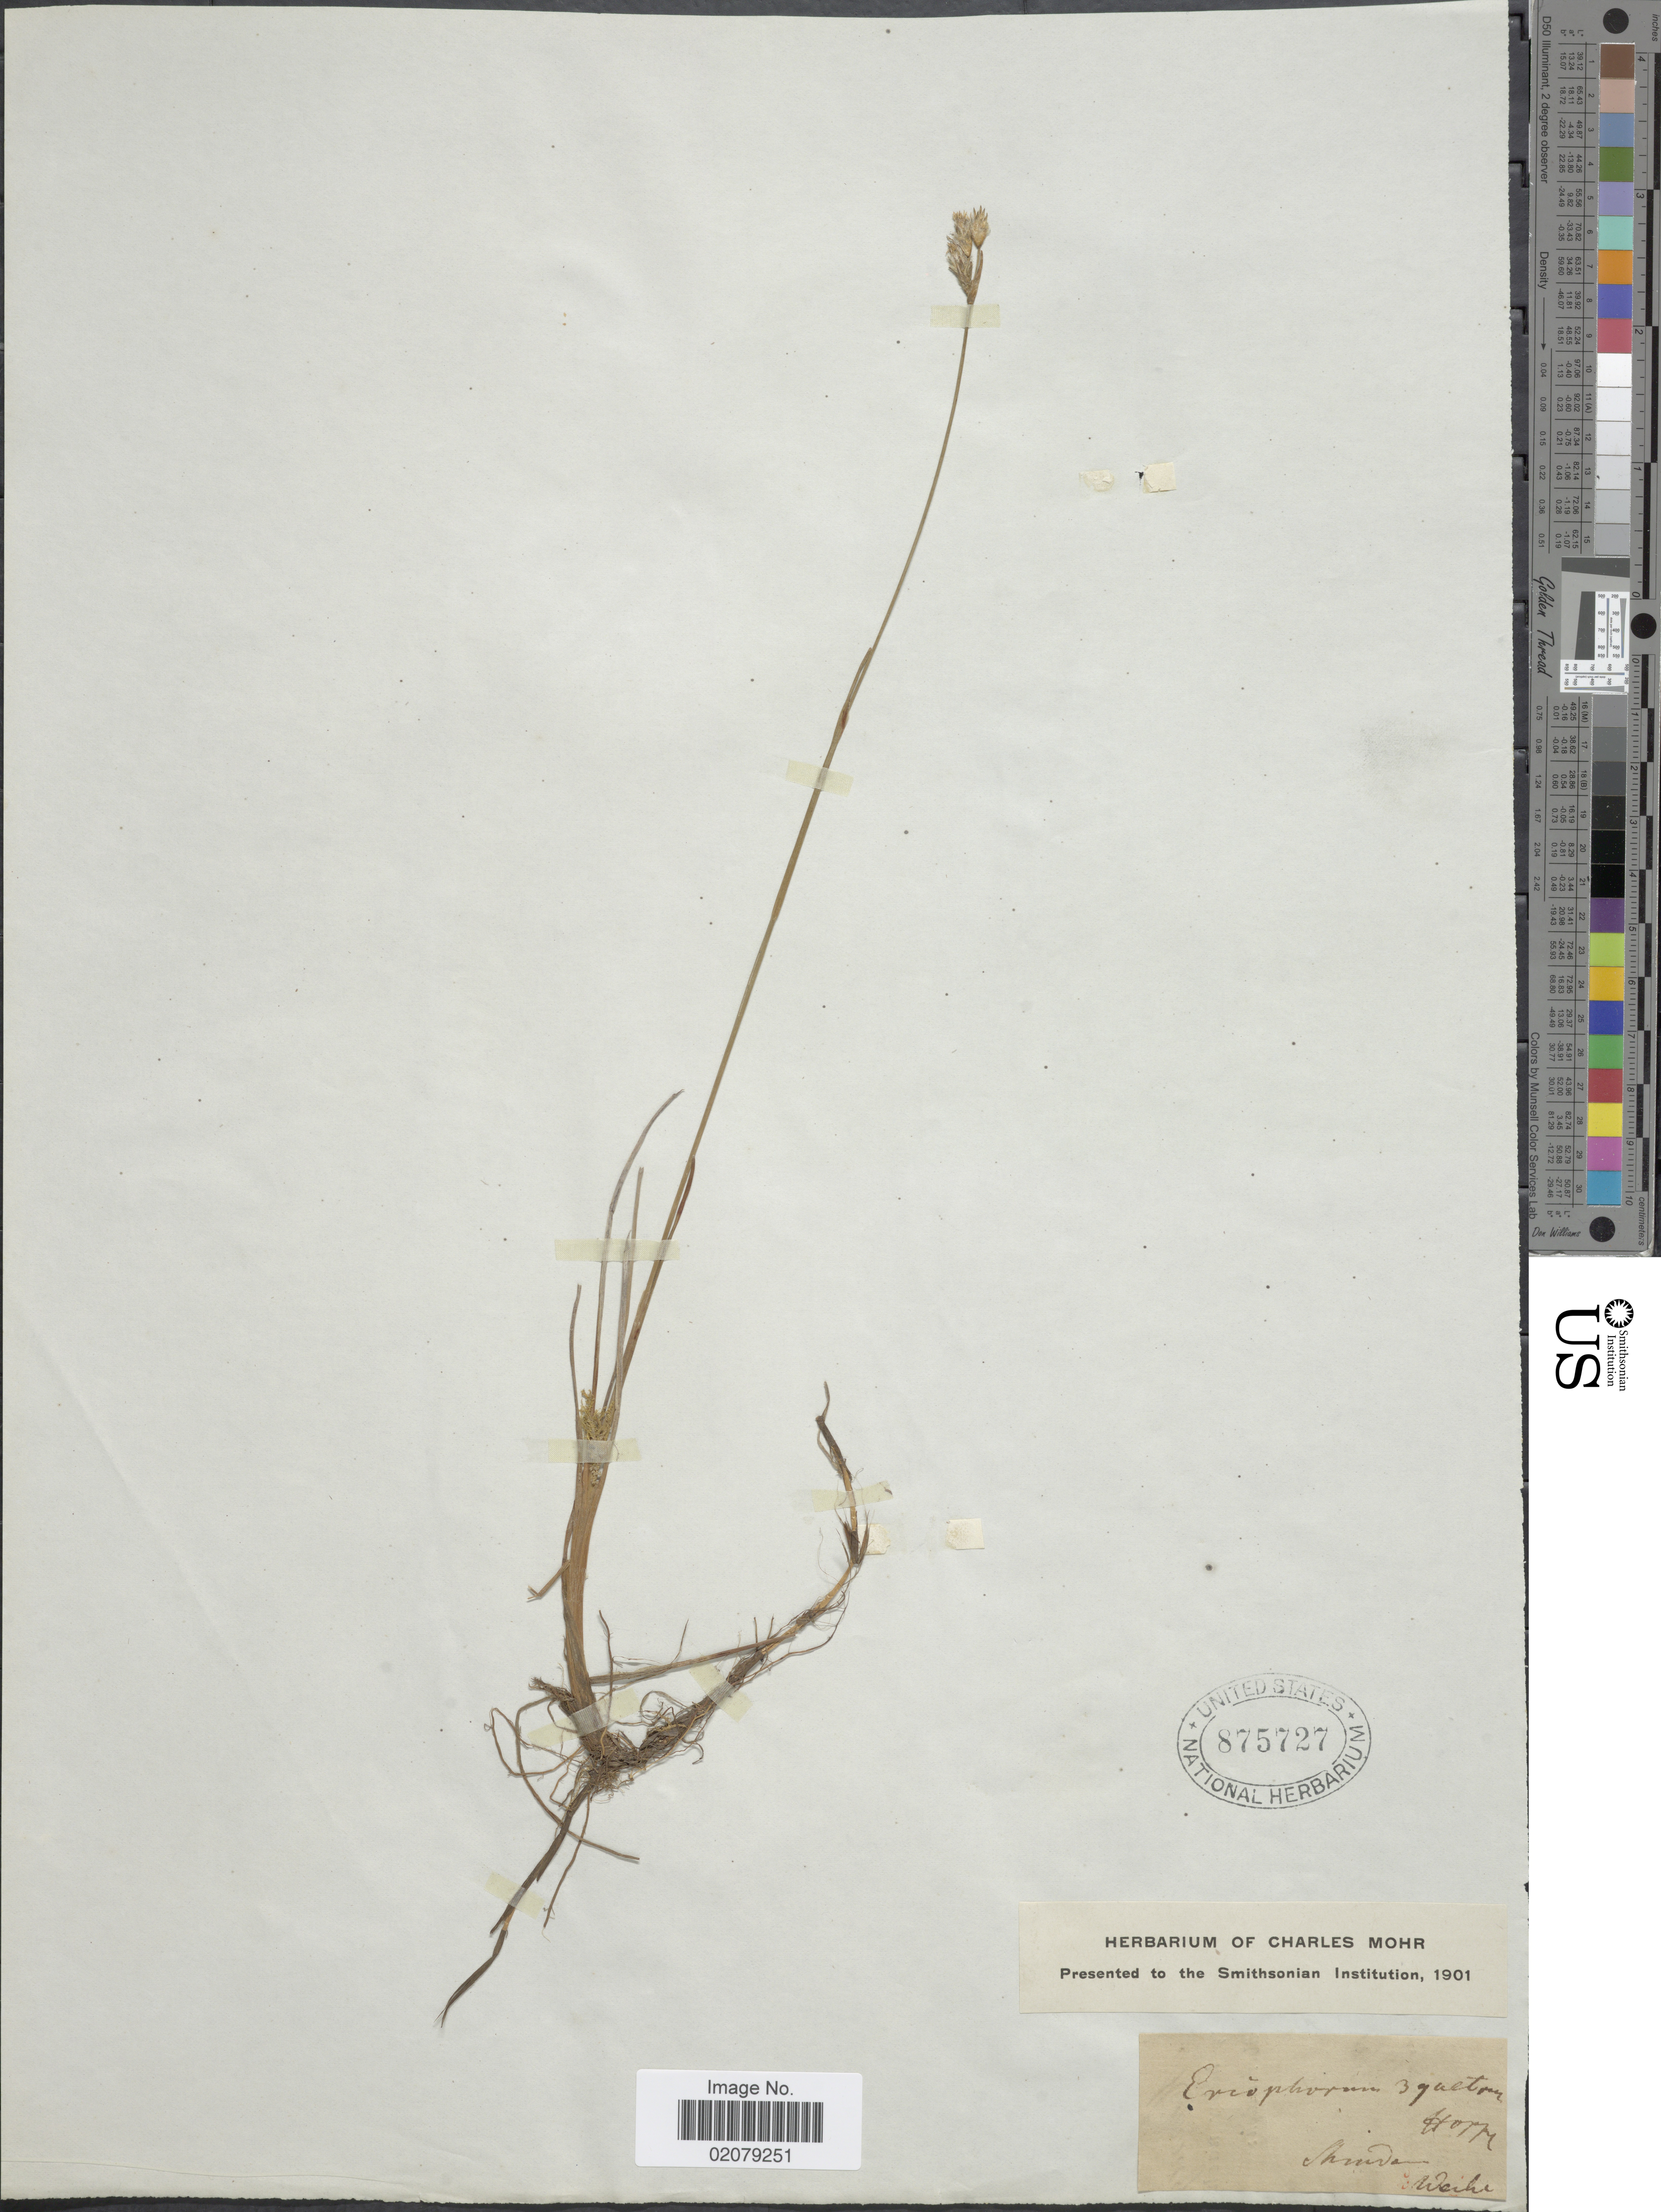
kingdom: Plantae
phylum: Tracheophyta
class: Liliopsida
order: Poales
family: Cyperaceae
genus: Eriophorum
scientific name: Eriophorum scheuchzeri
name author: Hoppe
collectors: Weihe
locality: Shinda [interpreted]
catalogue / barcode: US 875727